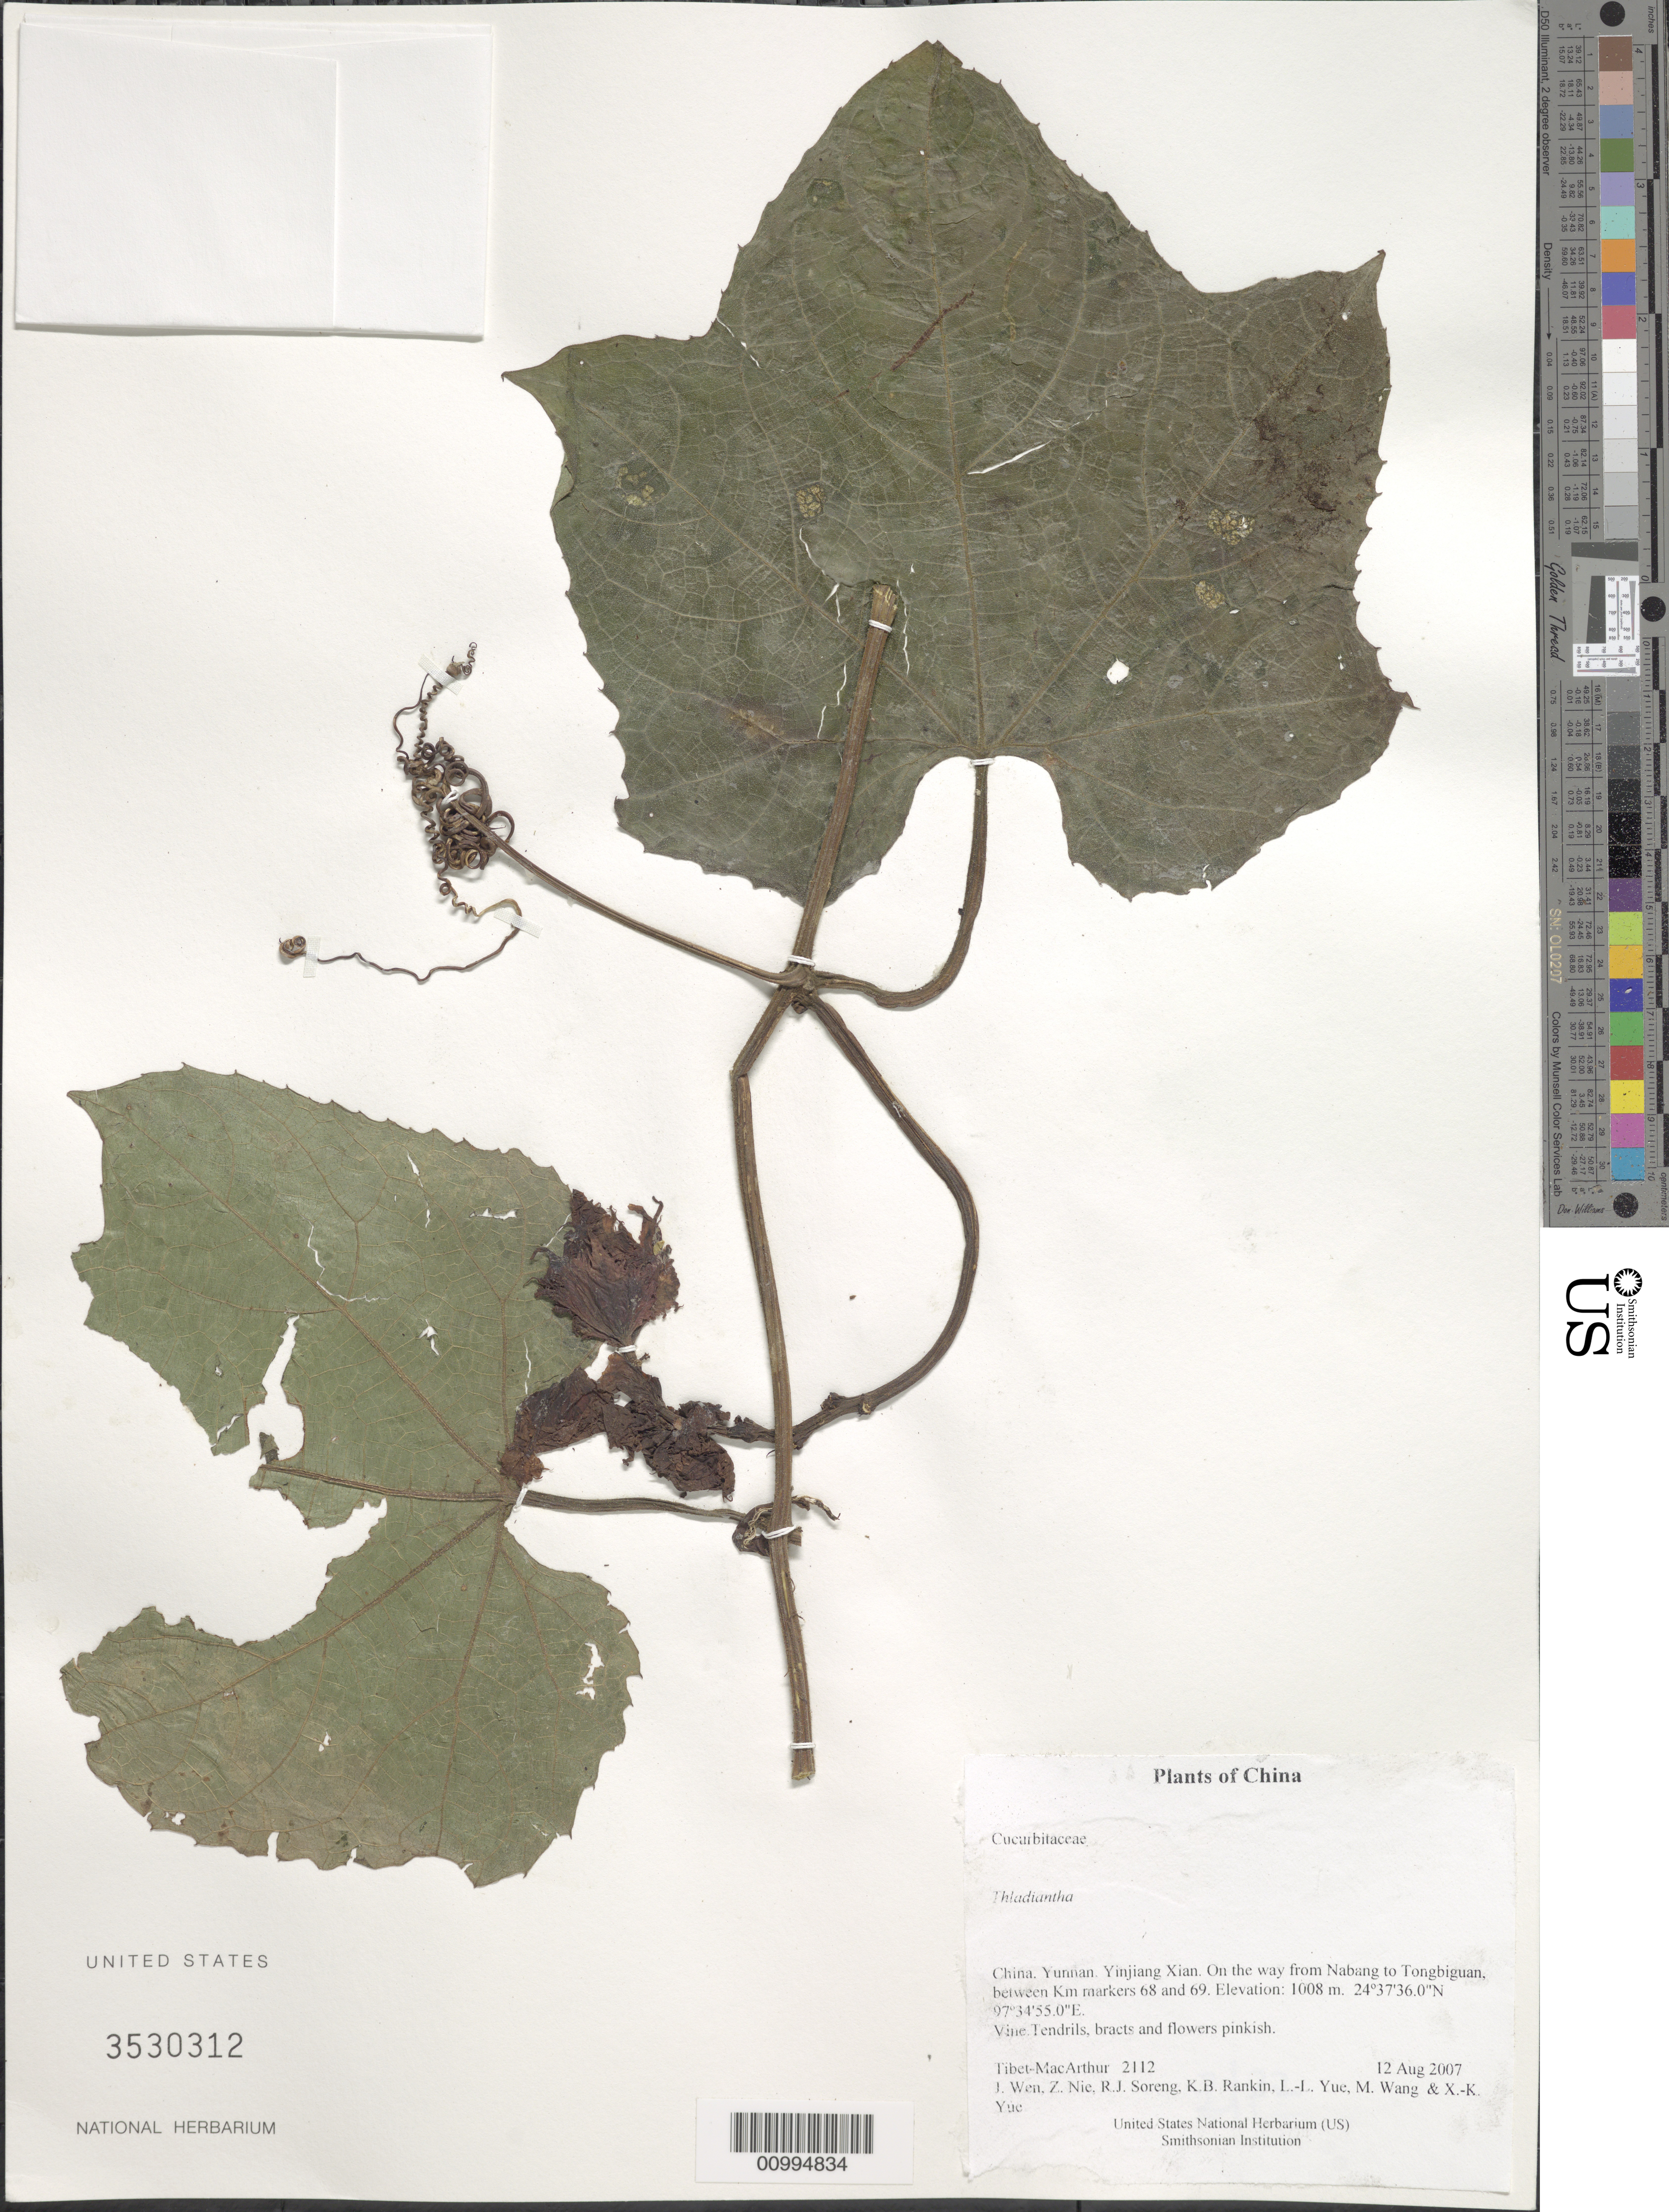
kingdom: Plantae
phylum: Tracheophyta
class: Magnoliopsida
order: Cucurbitales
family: Cucurbitaceae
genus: Thladiantha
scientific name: Thladiantha sp.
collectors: Tibet-MacArthur, J. Wen, Z. Nie, R. J. Soreng, K. Rankin, L. Yue, M. Wang & X. Yue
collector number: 2112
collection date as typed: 12 Aug 2007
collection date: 2007-08-12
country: China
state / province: Yunnan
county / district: Yinjiang Xian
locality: On the way from Nabang to Tongbiguan, between Km markers 68 and 69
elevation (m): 1008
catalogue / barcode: US 3530312